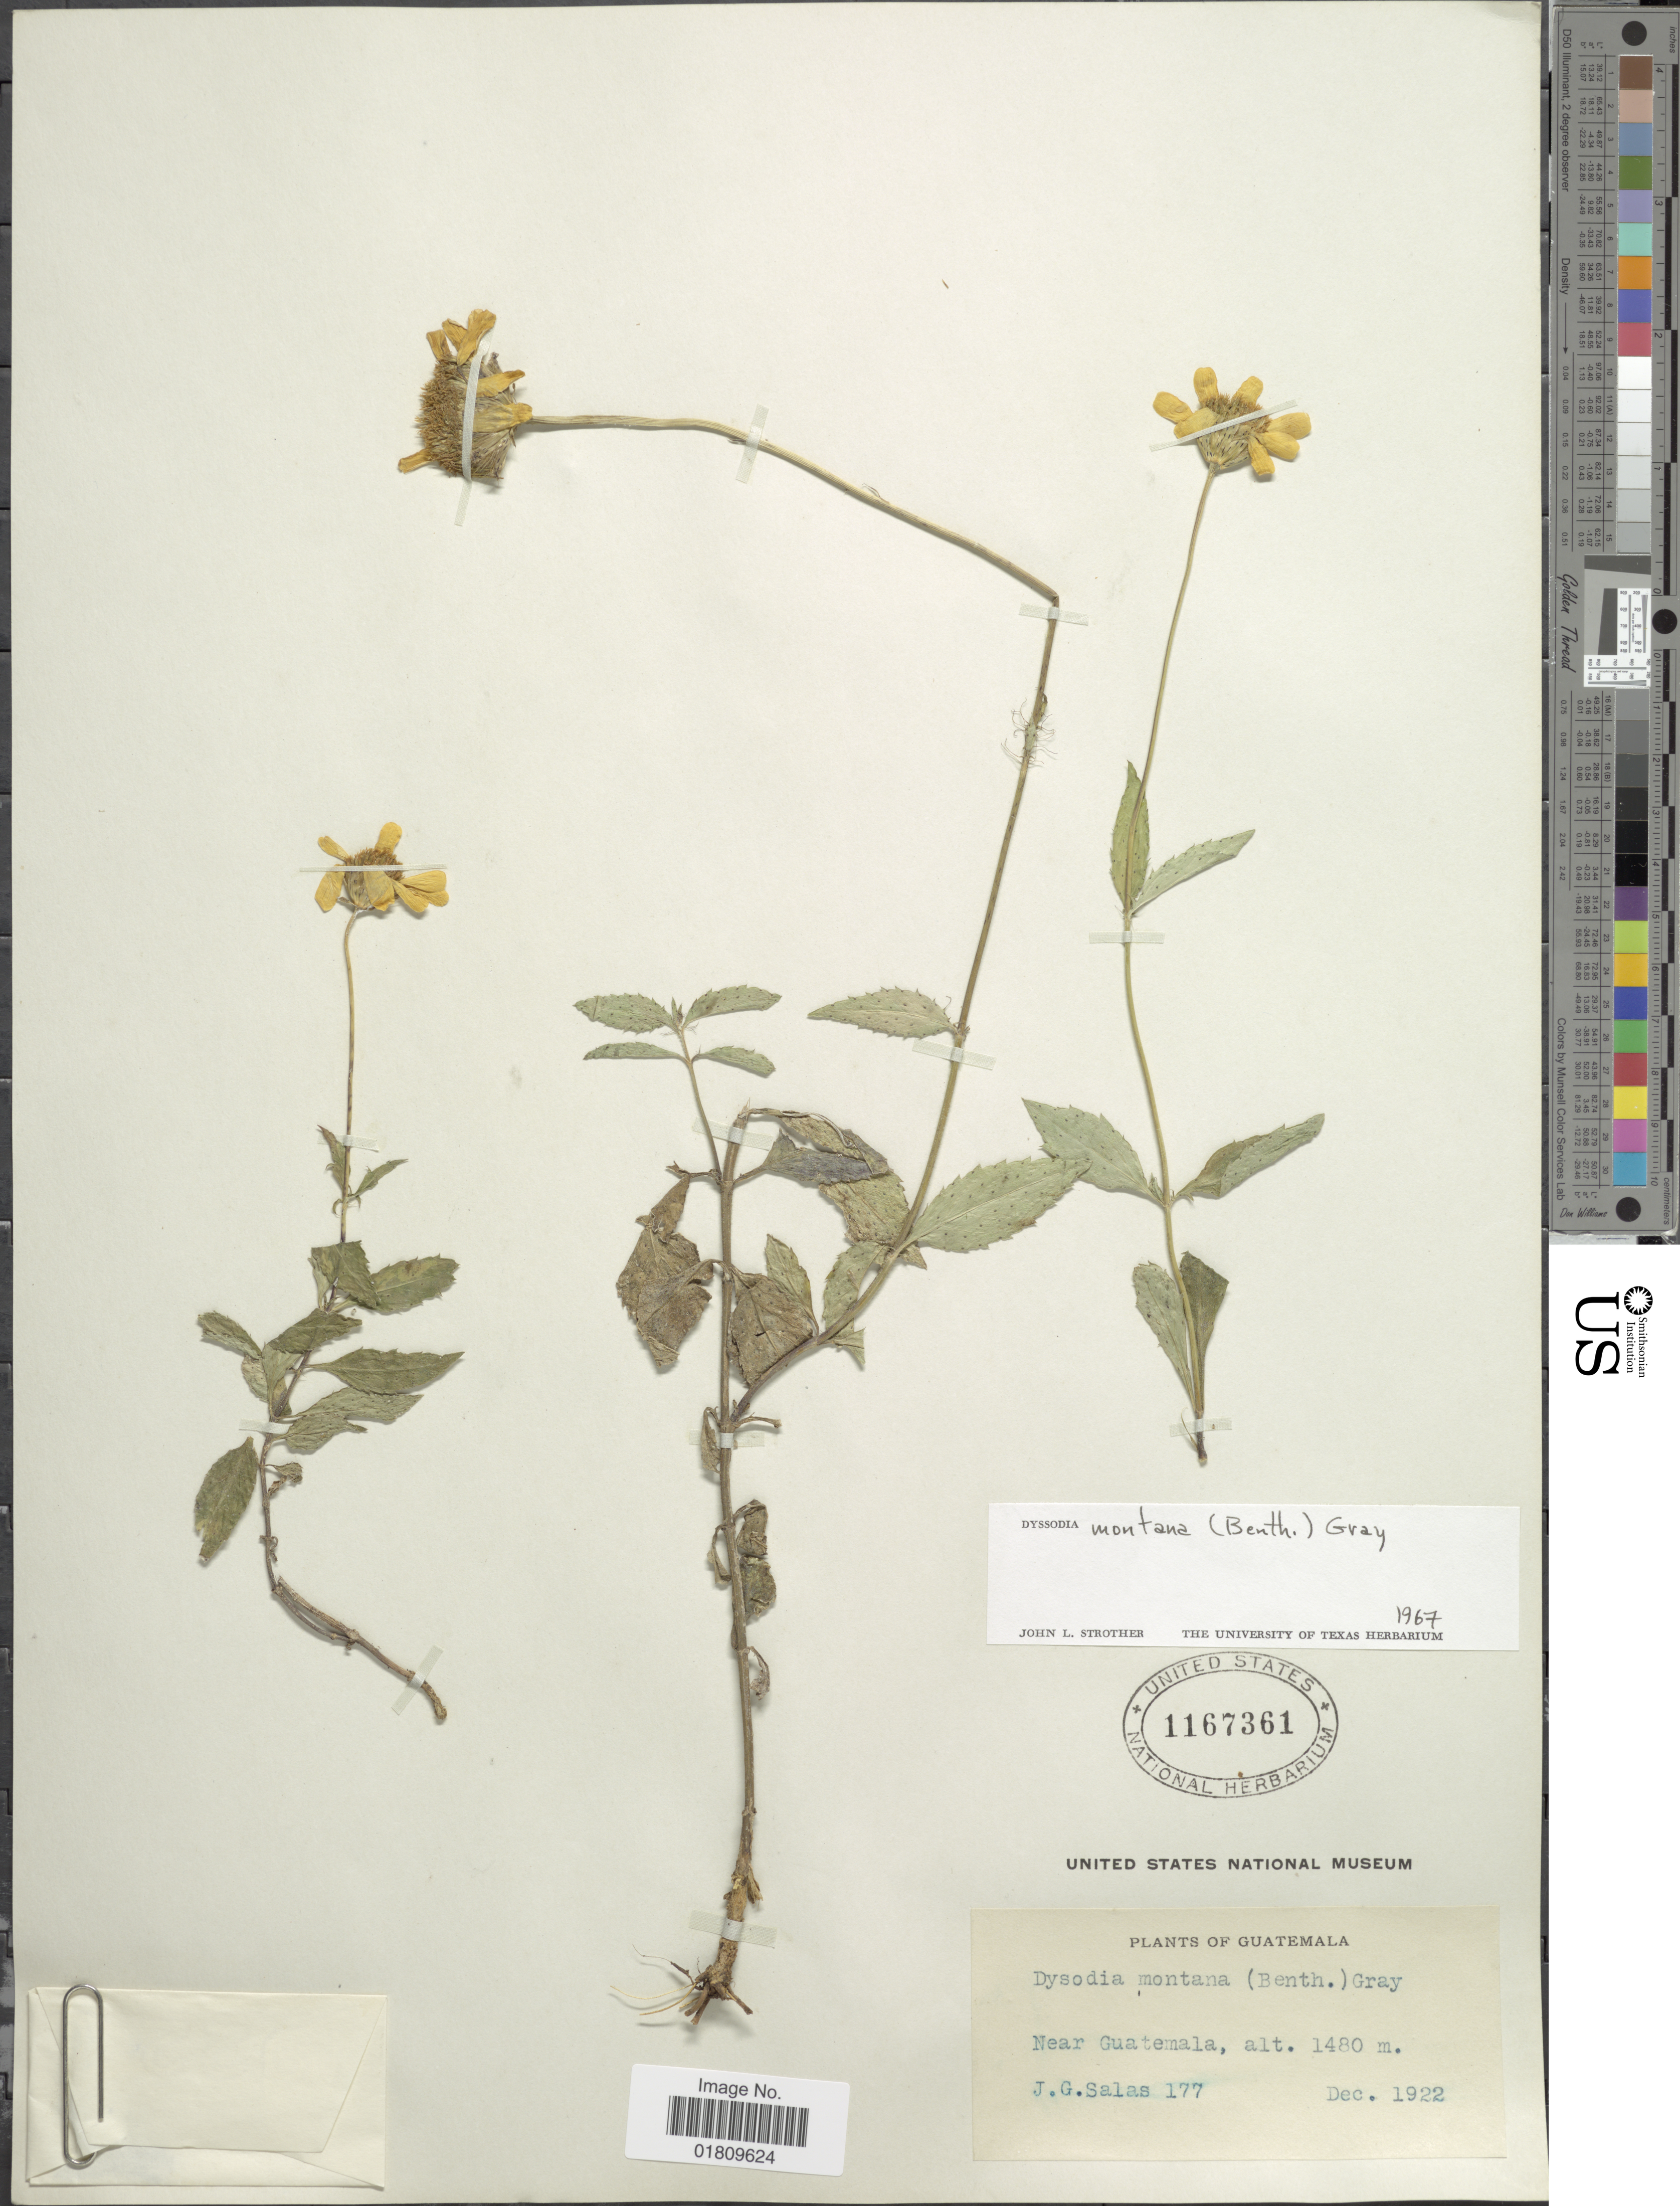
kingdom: Plantae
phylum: Tracheophyta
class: Magnoliopsida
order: Asterales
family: Asteraceae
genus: Dyssodia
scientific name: Dyssodia montana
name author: (Benth.) A. Gray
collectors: J. G. Salas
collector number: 177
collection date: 1922-12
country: Guatemala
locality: Near Guatemala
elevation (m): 1480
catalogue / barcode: US 1167361